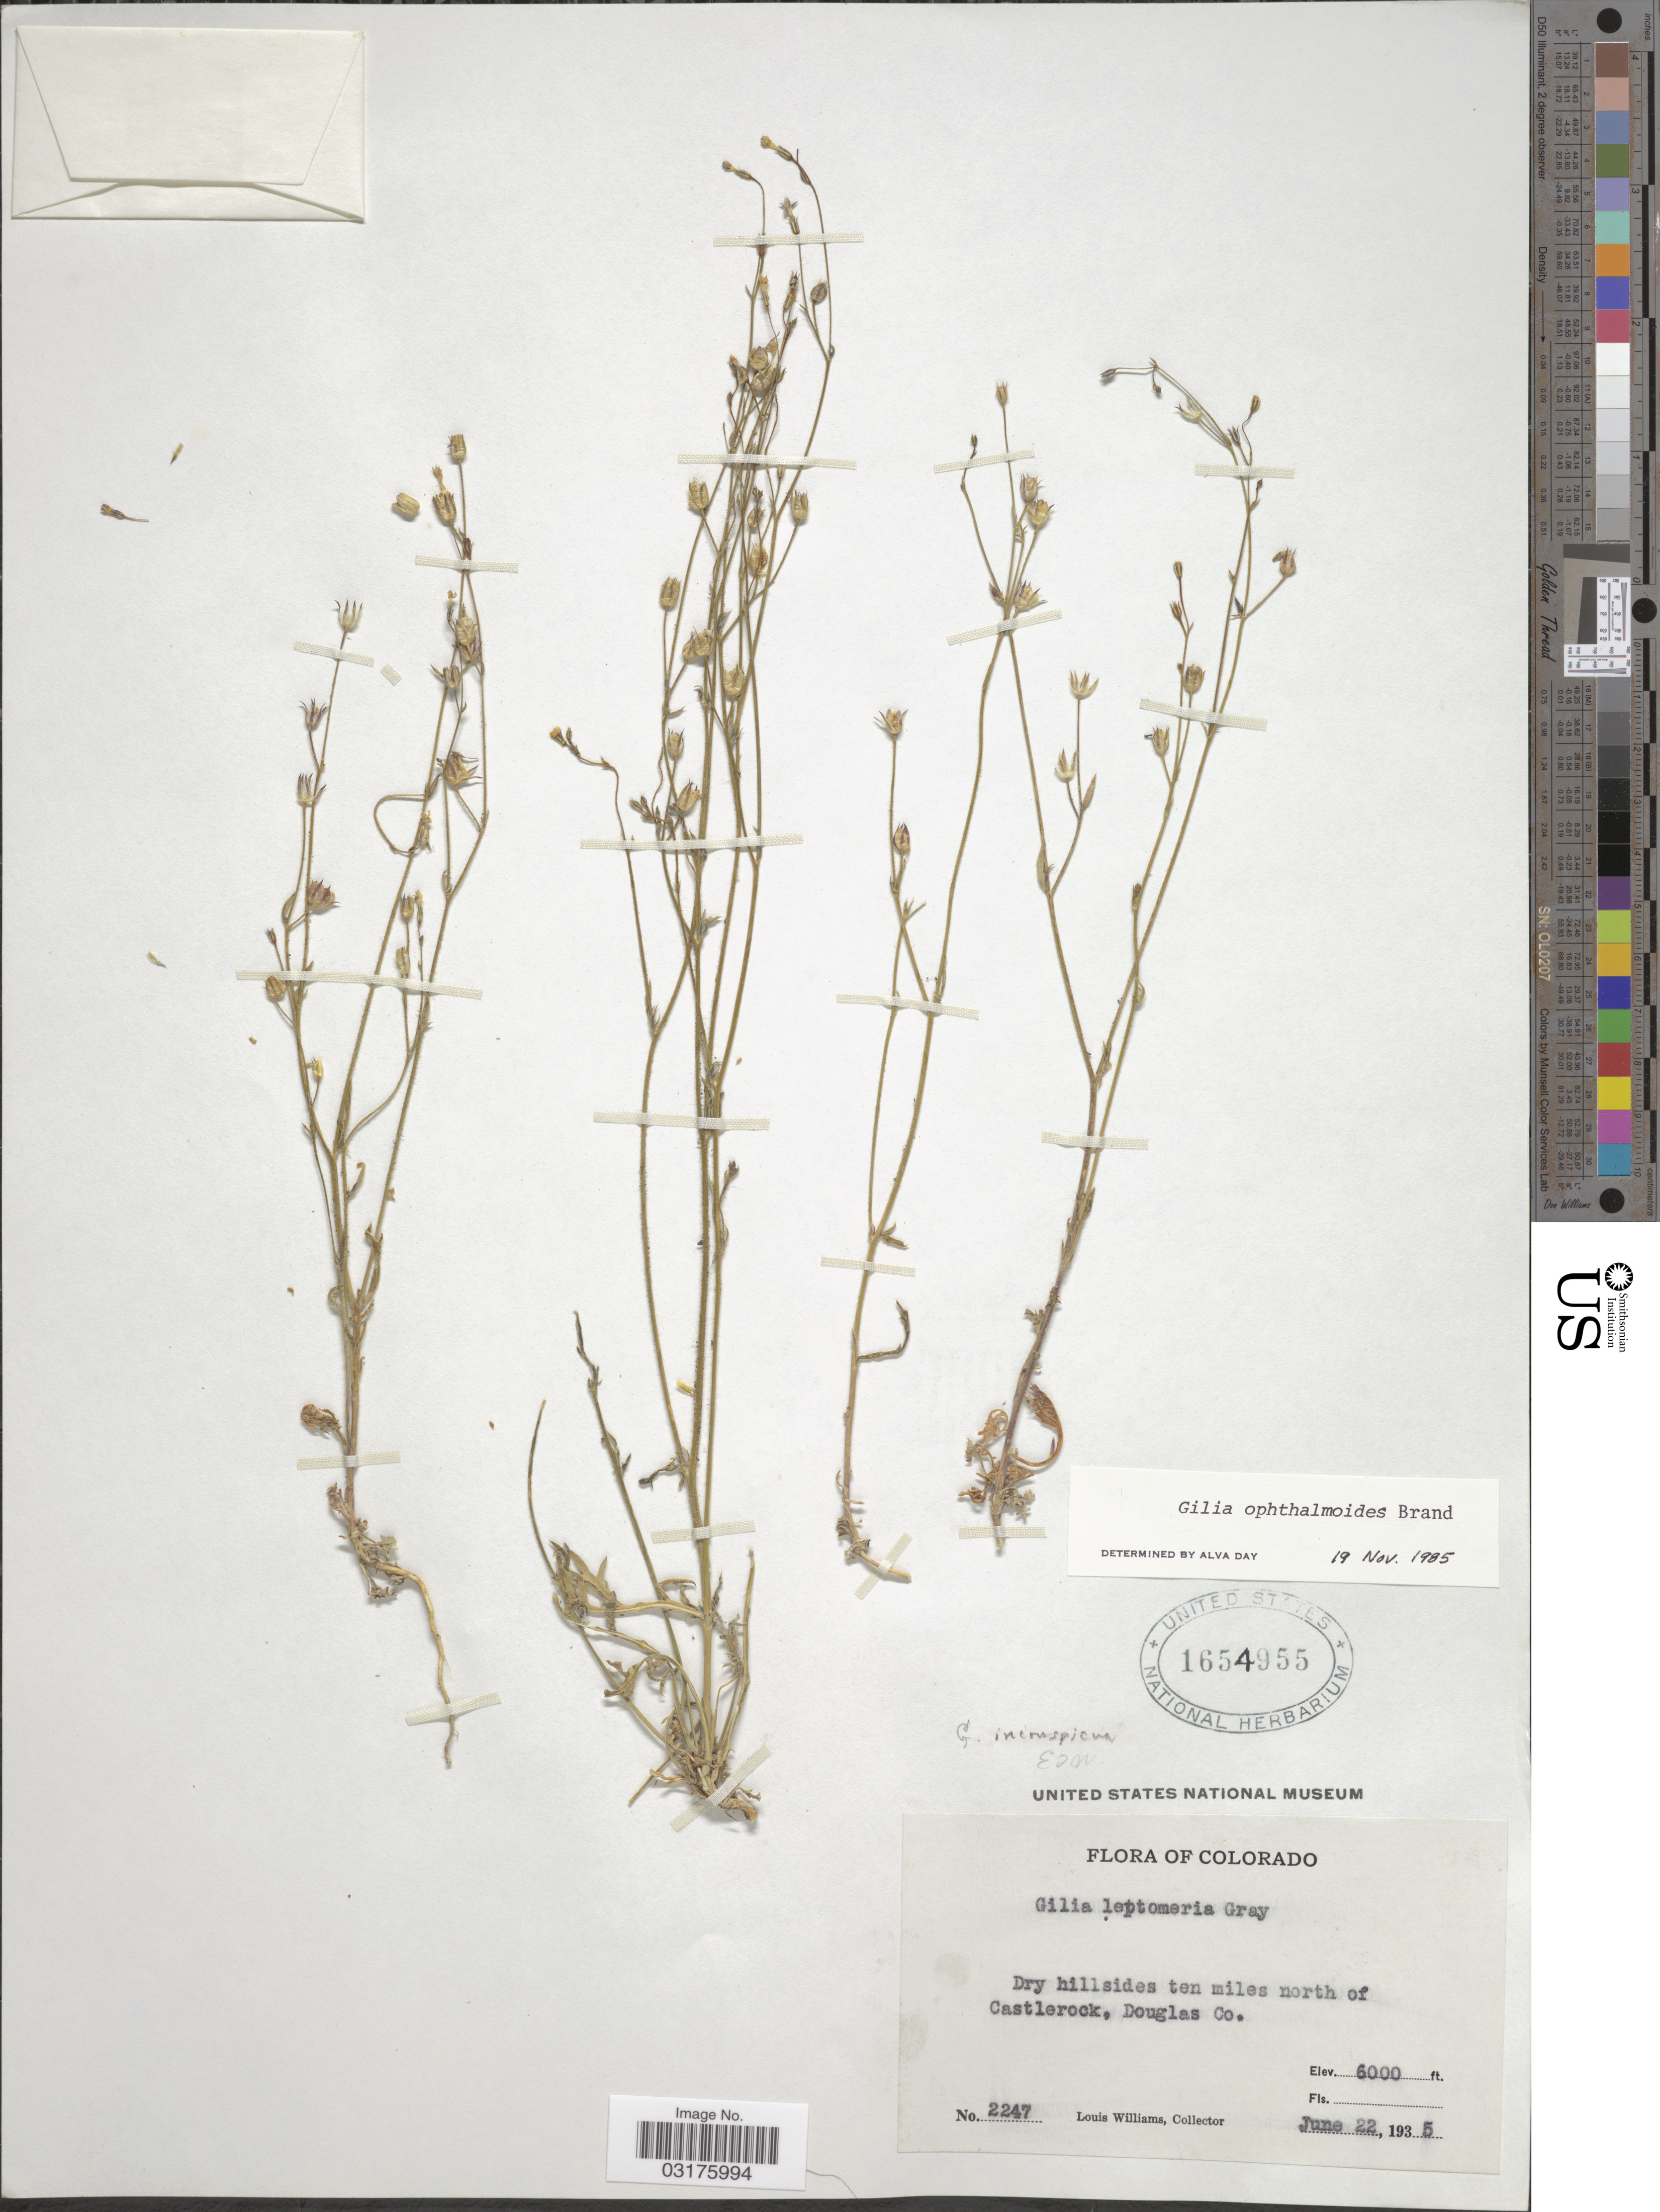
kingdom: Plantae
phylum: Tracheophyta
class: Magnoliopsida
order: Ericales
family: Polemoniaceae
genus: Gilia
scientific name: Gilia ophthalmoides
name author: Brand in Engl.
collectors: L. G. Williams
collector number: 2247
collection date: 1935-06-22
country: United States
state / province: Colorado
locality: Dry hillsides ten miles north of Castlerock, Douglas Co.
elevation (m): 1829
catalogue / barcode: US 1654955